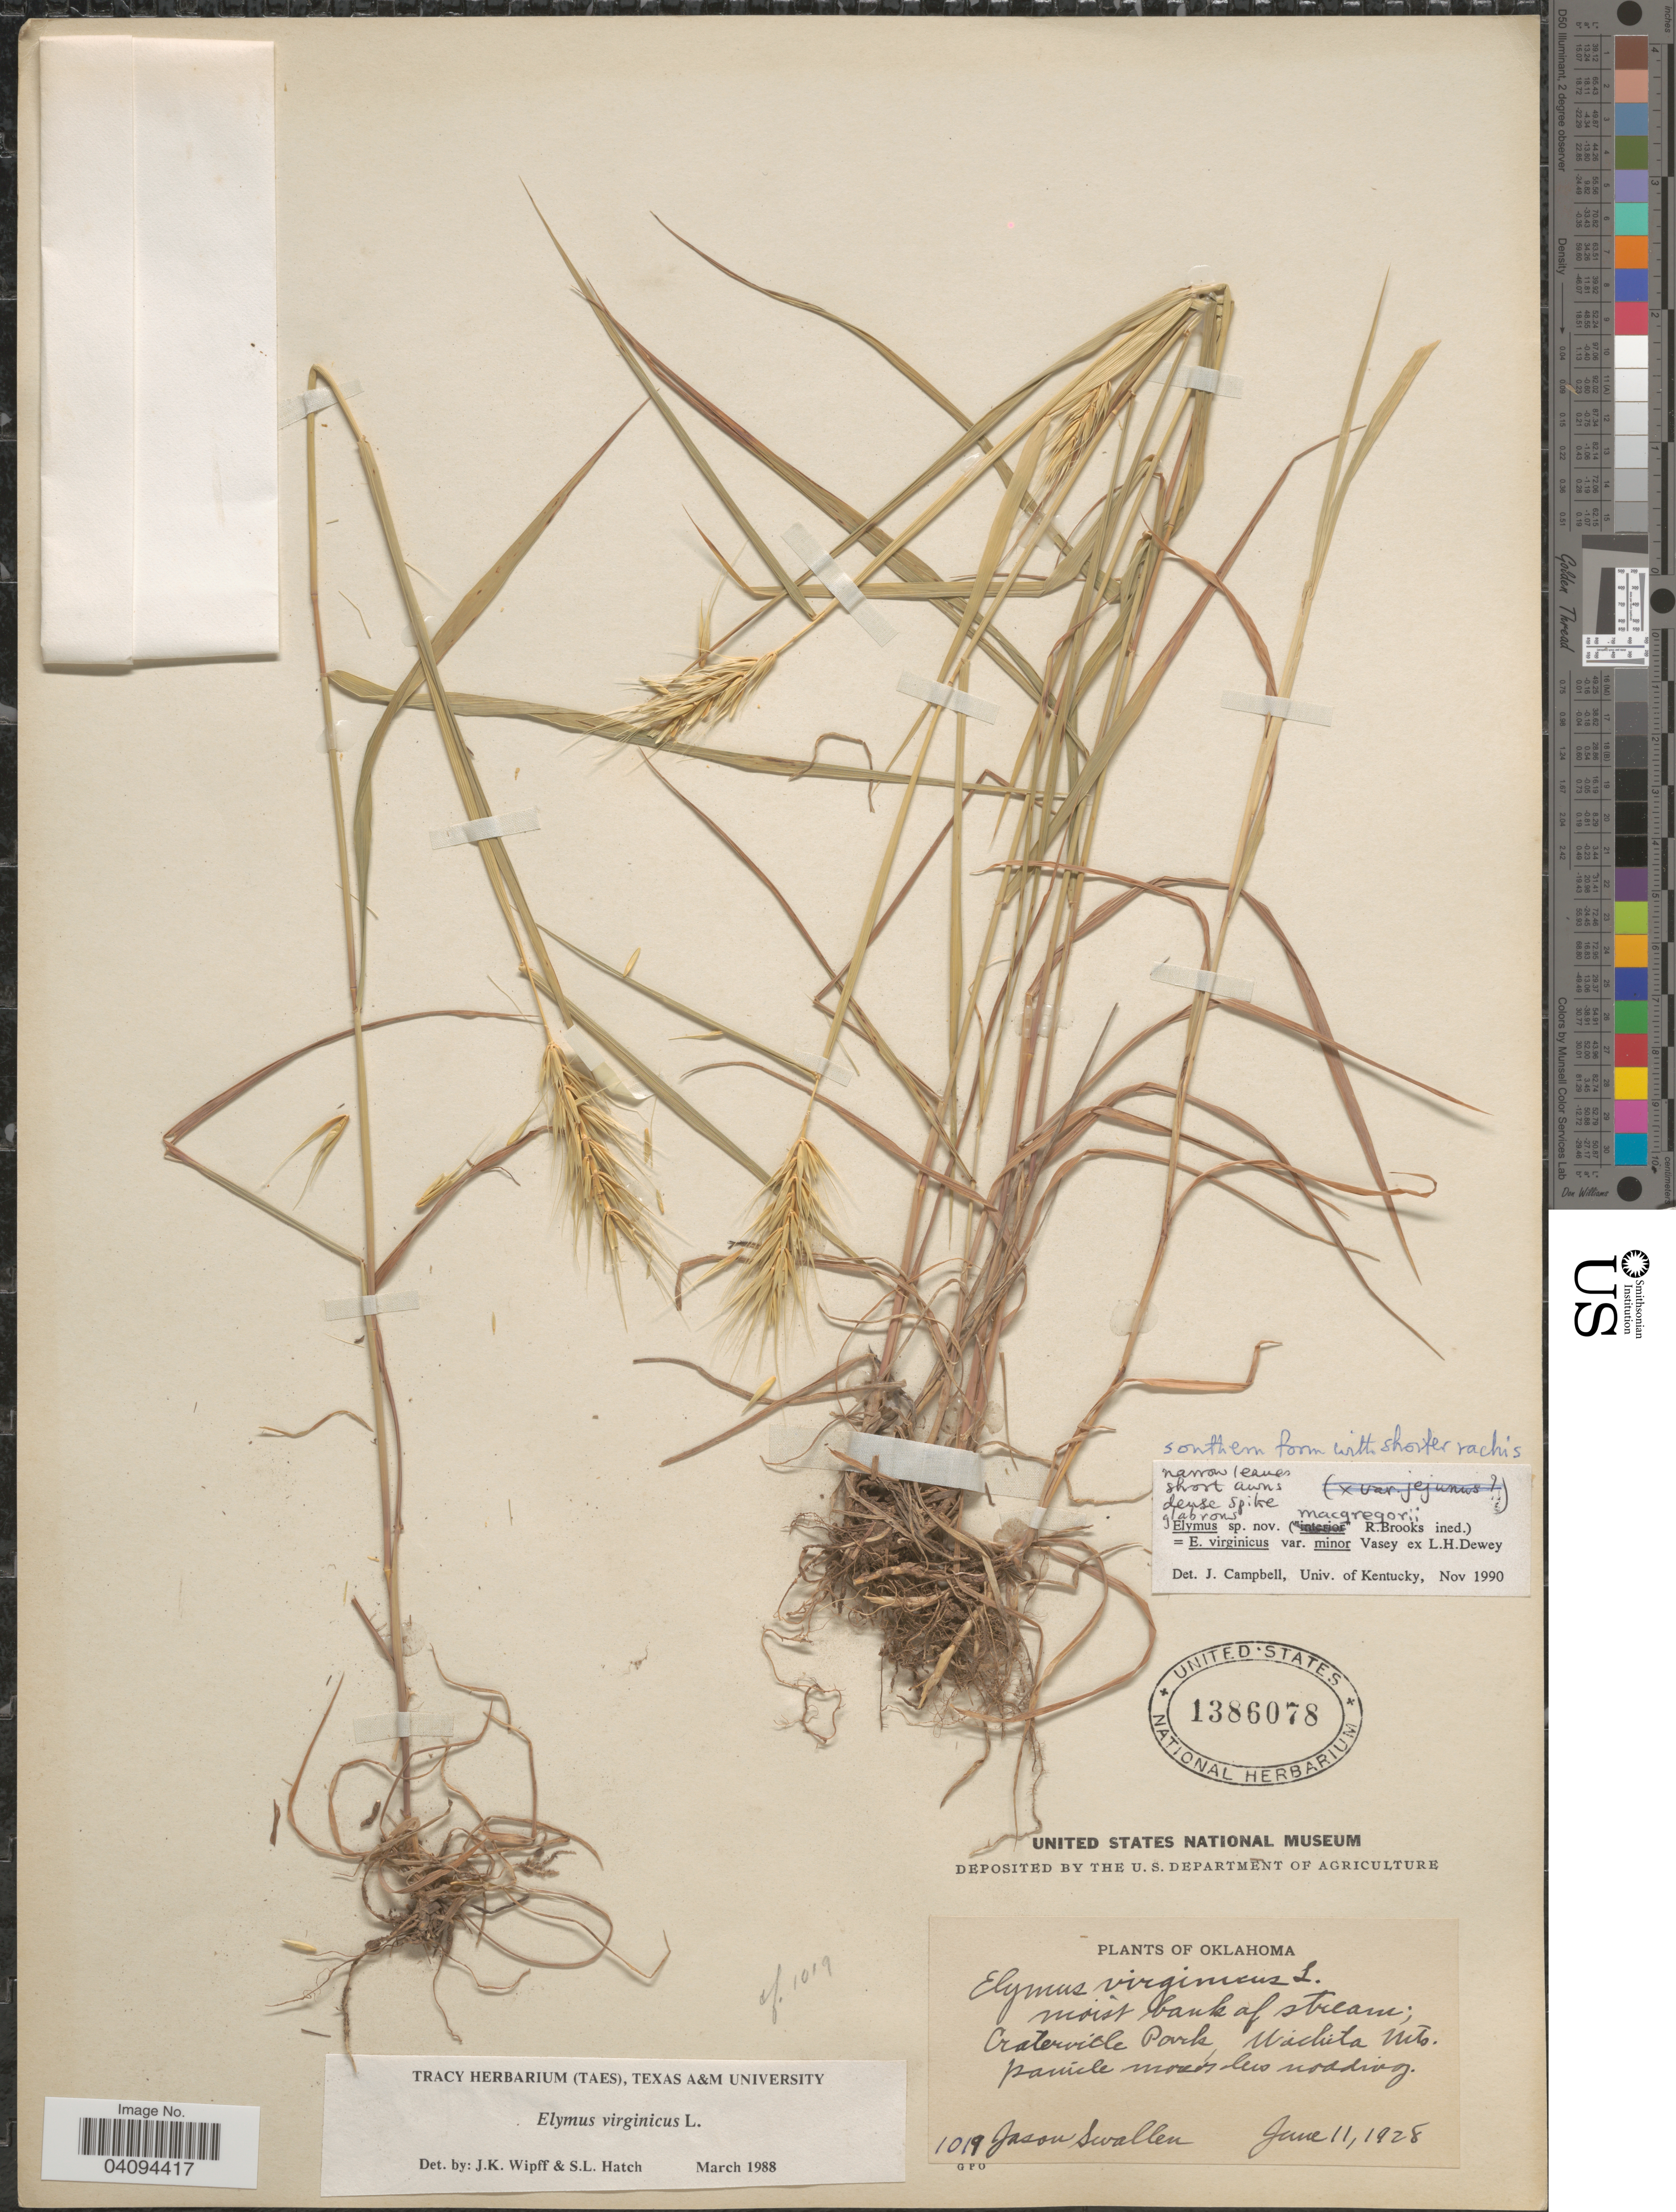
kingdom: Plantae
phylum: Tracheophyta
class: Liliopsida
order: Poales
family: Poaceae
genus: Elymus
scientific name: Elymus macgregorii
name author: R.E. Brooks & J.J.N. Campb.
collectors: J. R. Swallen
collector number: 1019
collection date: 1928-06-11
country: United States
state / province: Oklahoma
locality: Craterville Park, Wachita Mts.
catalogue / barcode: US 1386078